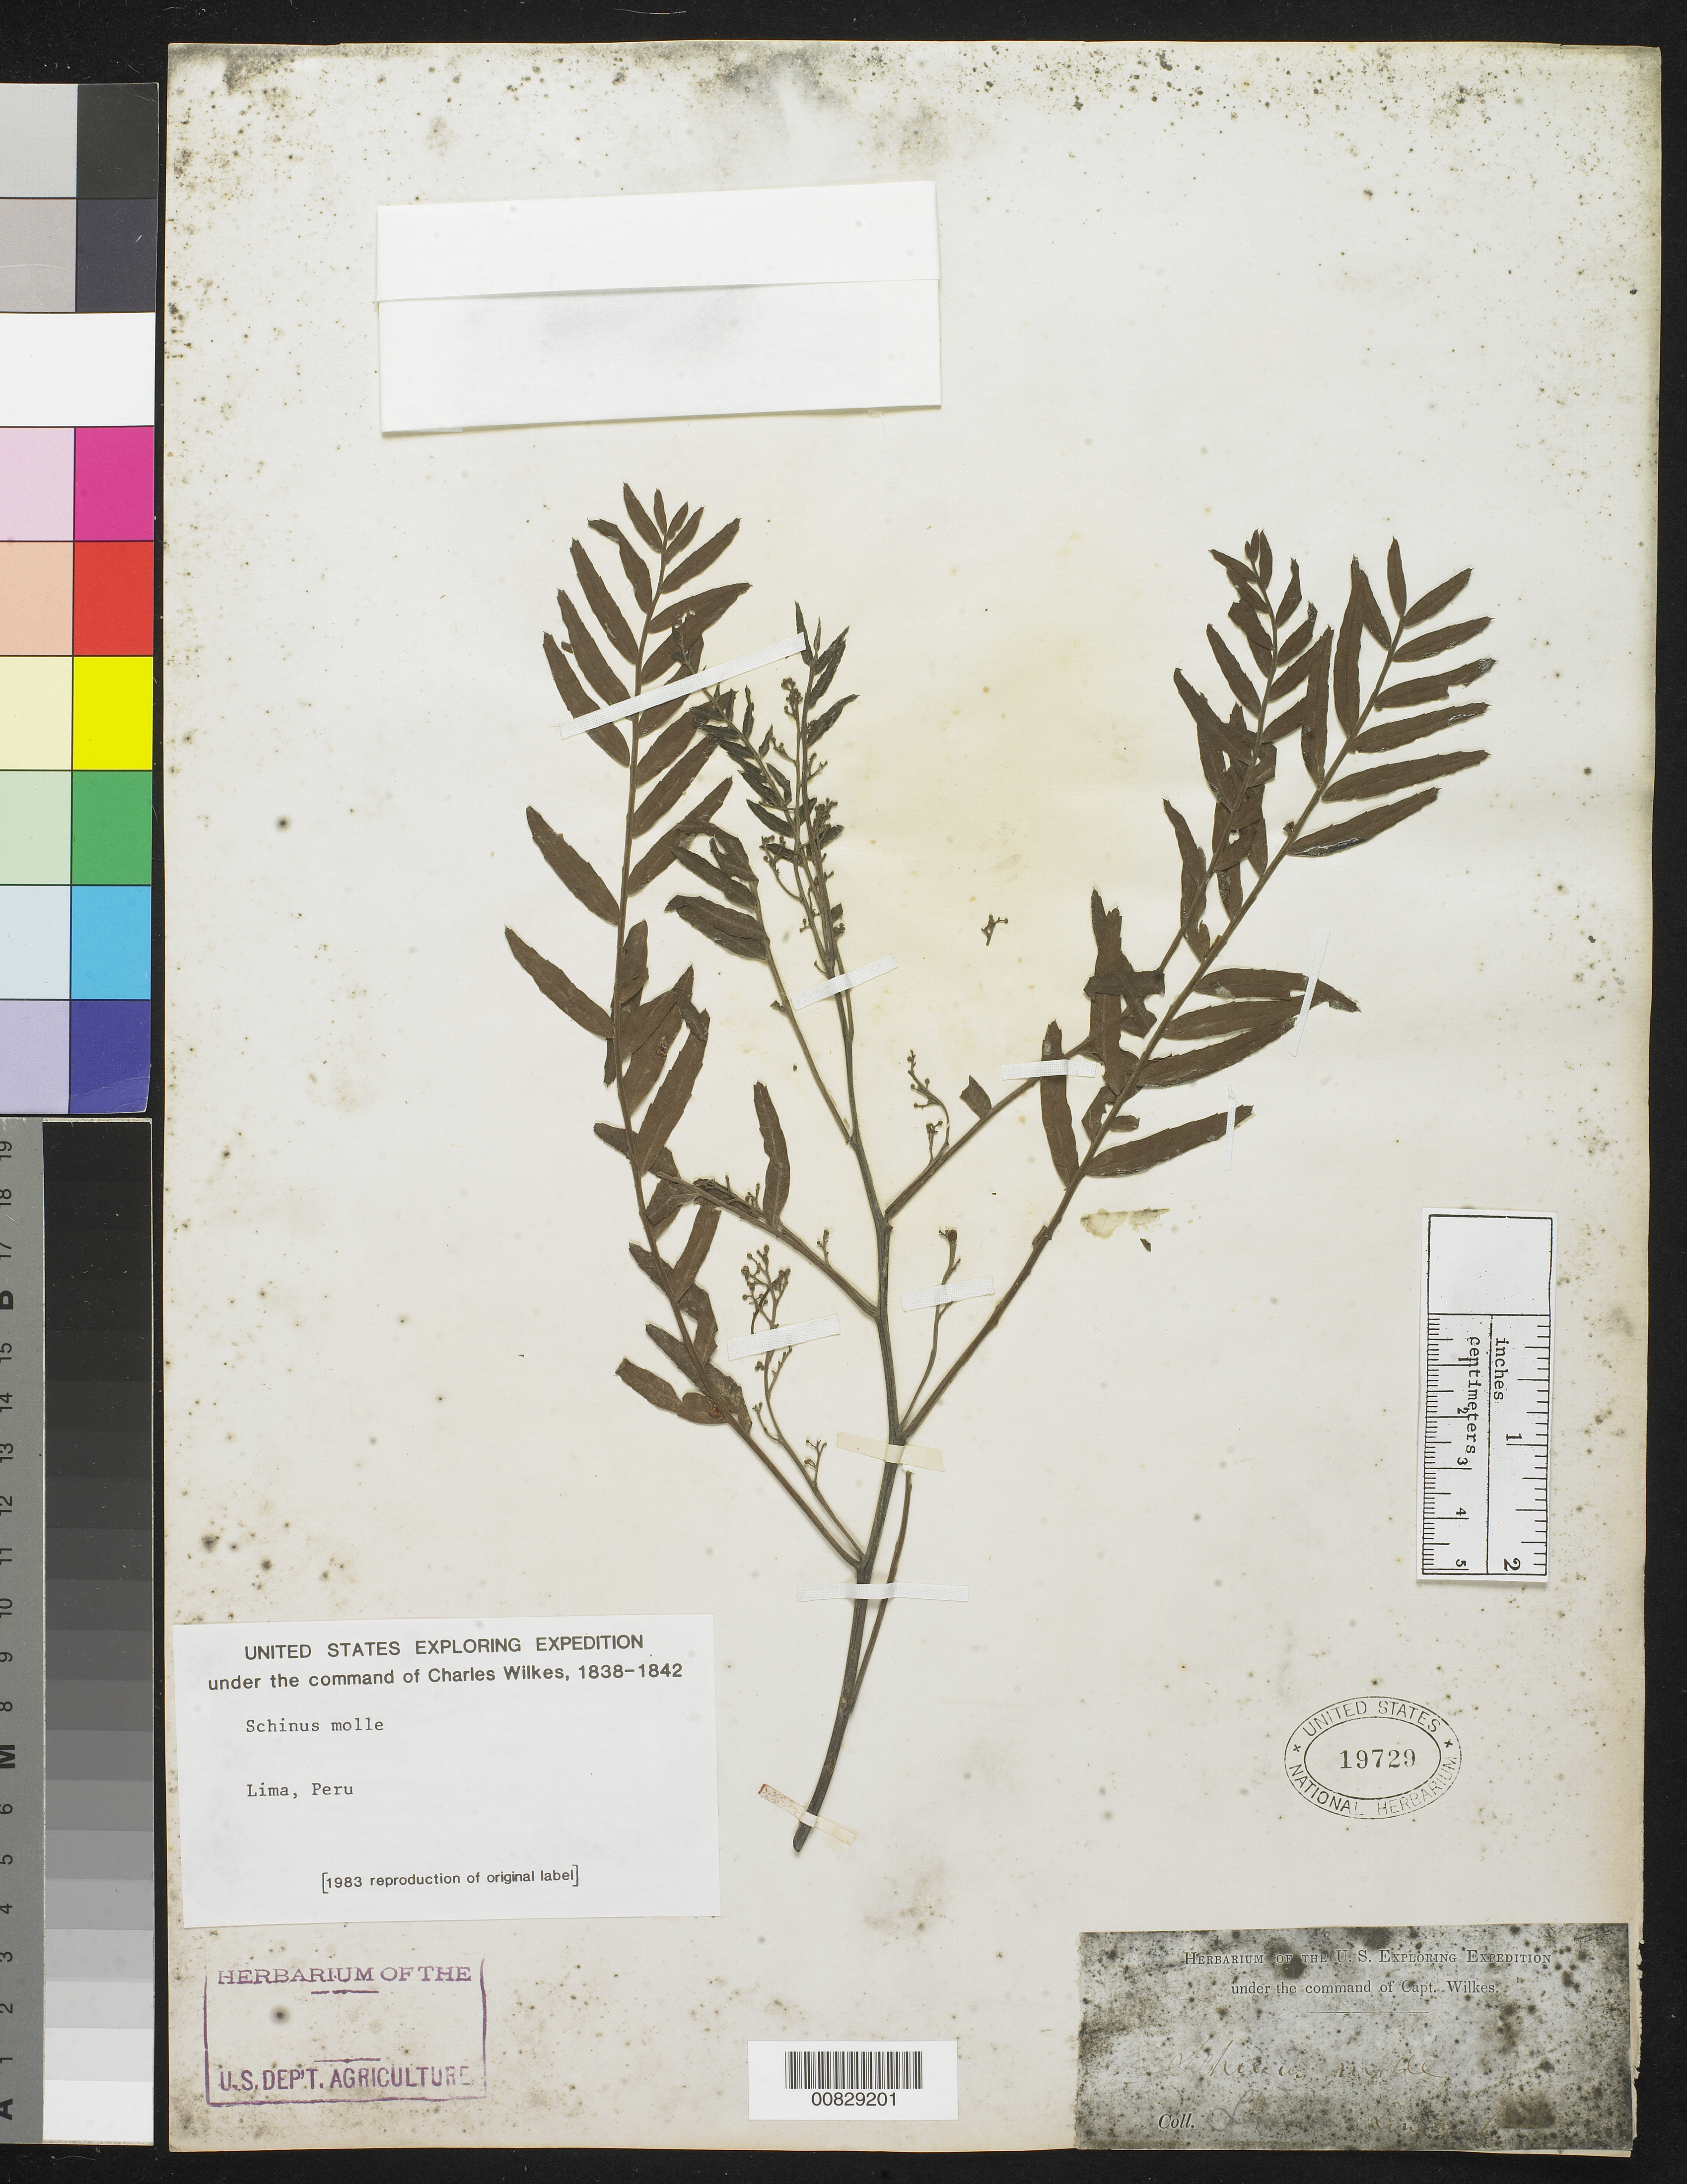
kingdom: Plantae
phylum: Tracheophyta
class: Magnoliopsida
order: Sapindales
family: Anacardiaceae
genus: Schinus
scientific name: Schinus molle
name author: L.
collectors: Wilkes Explor. Exped.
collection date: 1838/1842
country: Peru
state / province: Lima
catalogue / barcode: US 19729